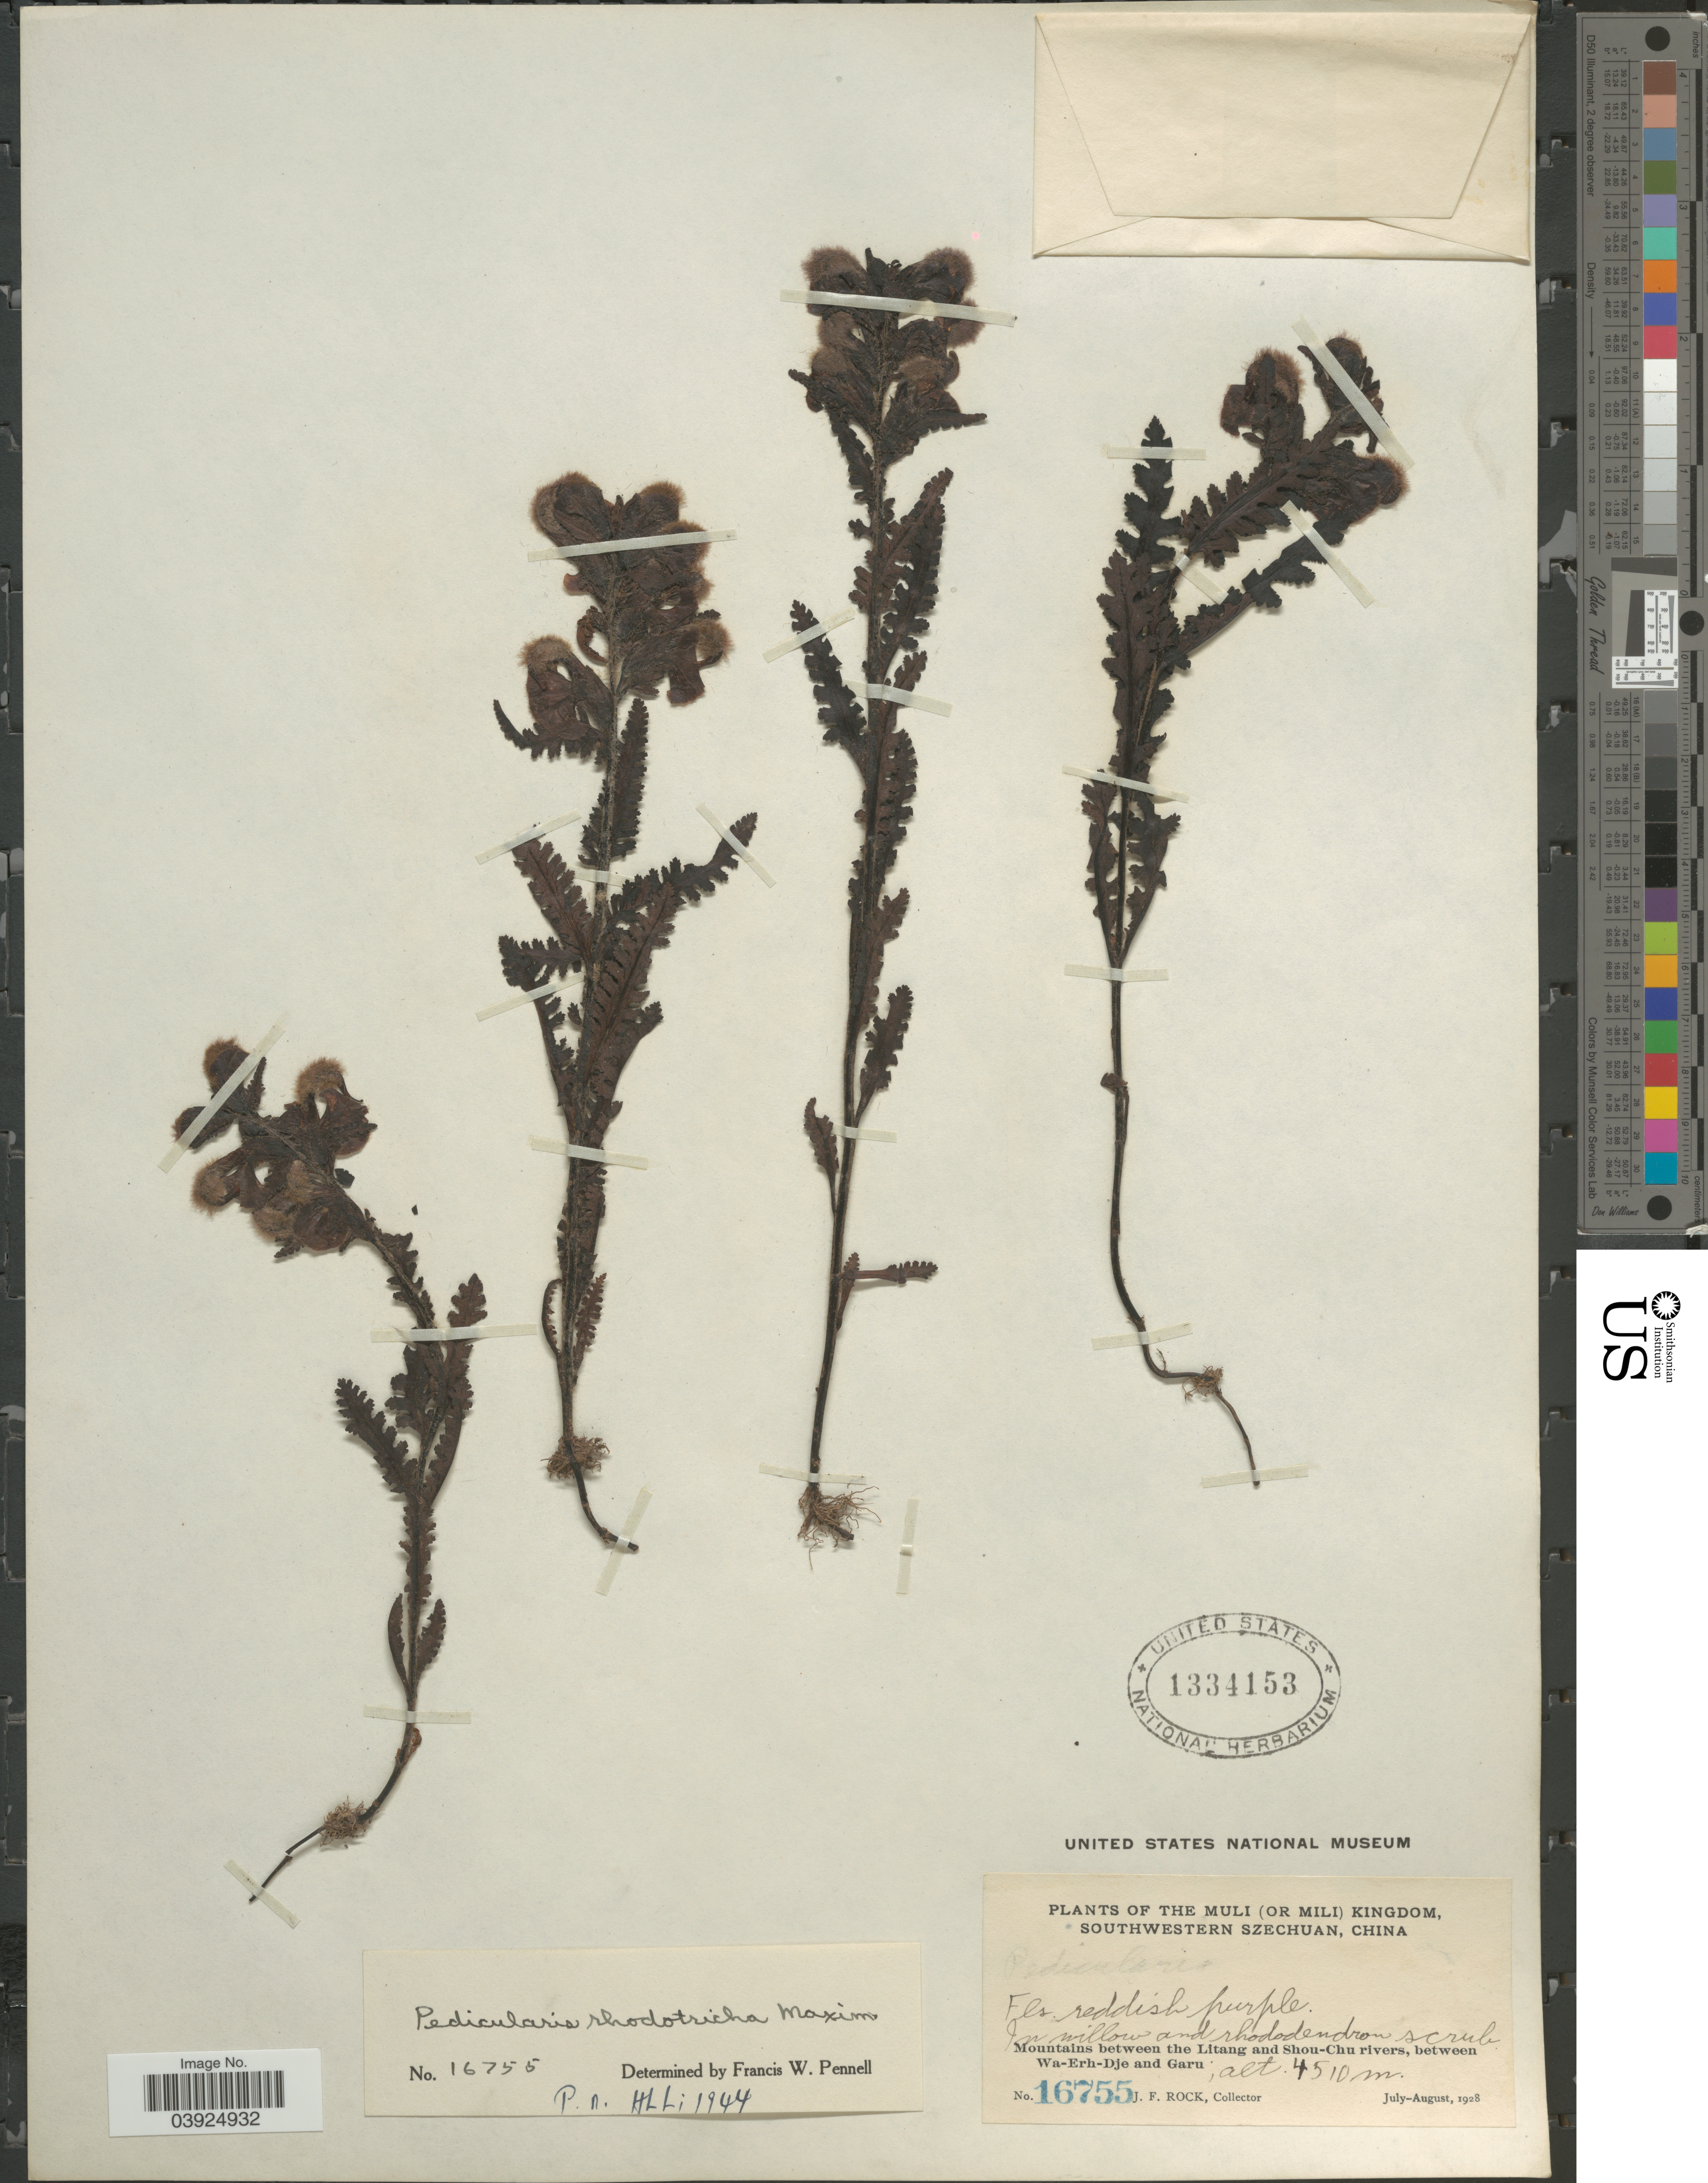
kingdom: Plantae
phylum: Tracheophyta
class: Magnoliopsida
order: Lamiales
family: Orobanchaceae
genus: Pedicularis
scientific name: Pedicularis rhodotricha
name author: Maxim.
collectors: J. Rock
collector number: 16755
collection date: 1928-07/1928-08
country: China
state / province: Sichuan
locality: The Muli (or Mili) Kingdom, Southwestern Szechuan. Mountains between the Litang and Shou-Chu rivers, between Wa-Erh-Dje and Garu.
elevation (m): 4510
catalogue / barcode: US 1334153